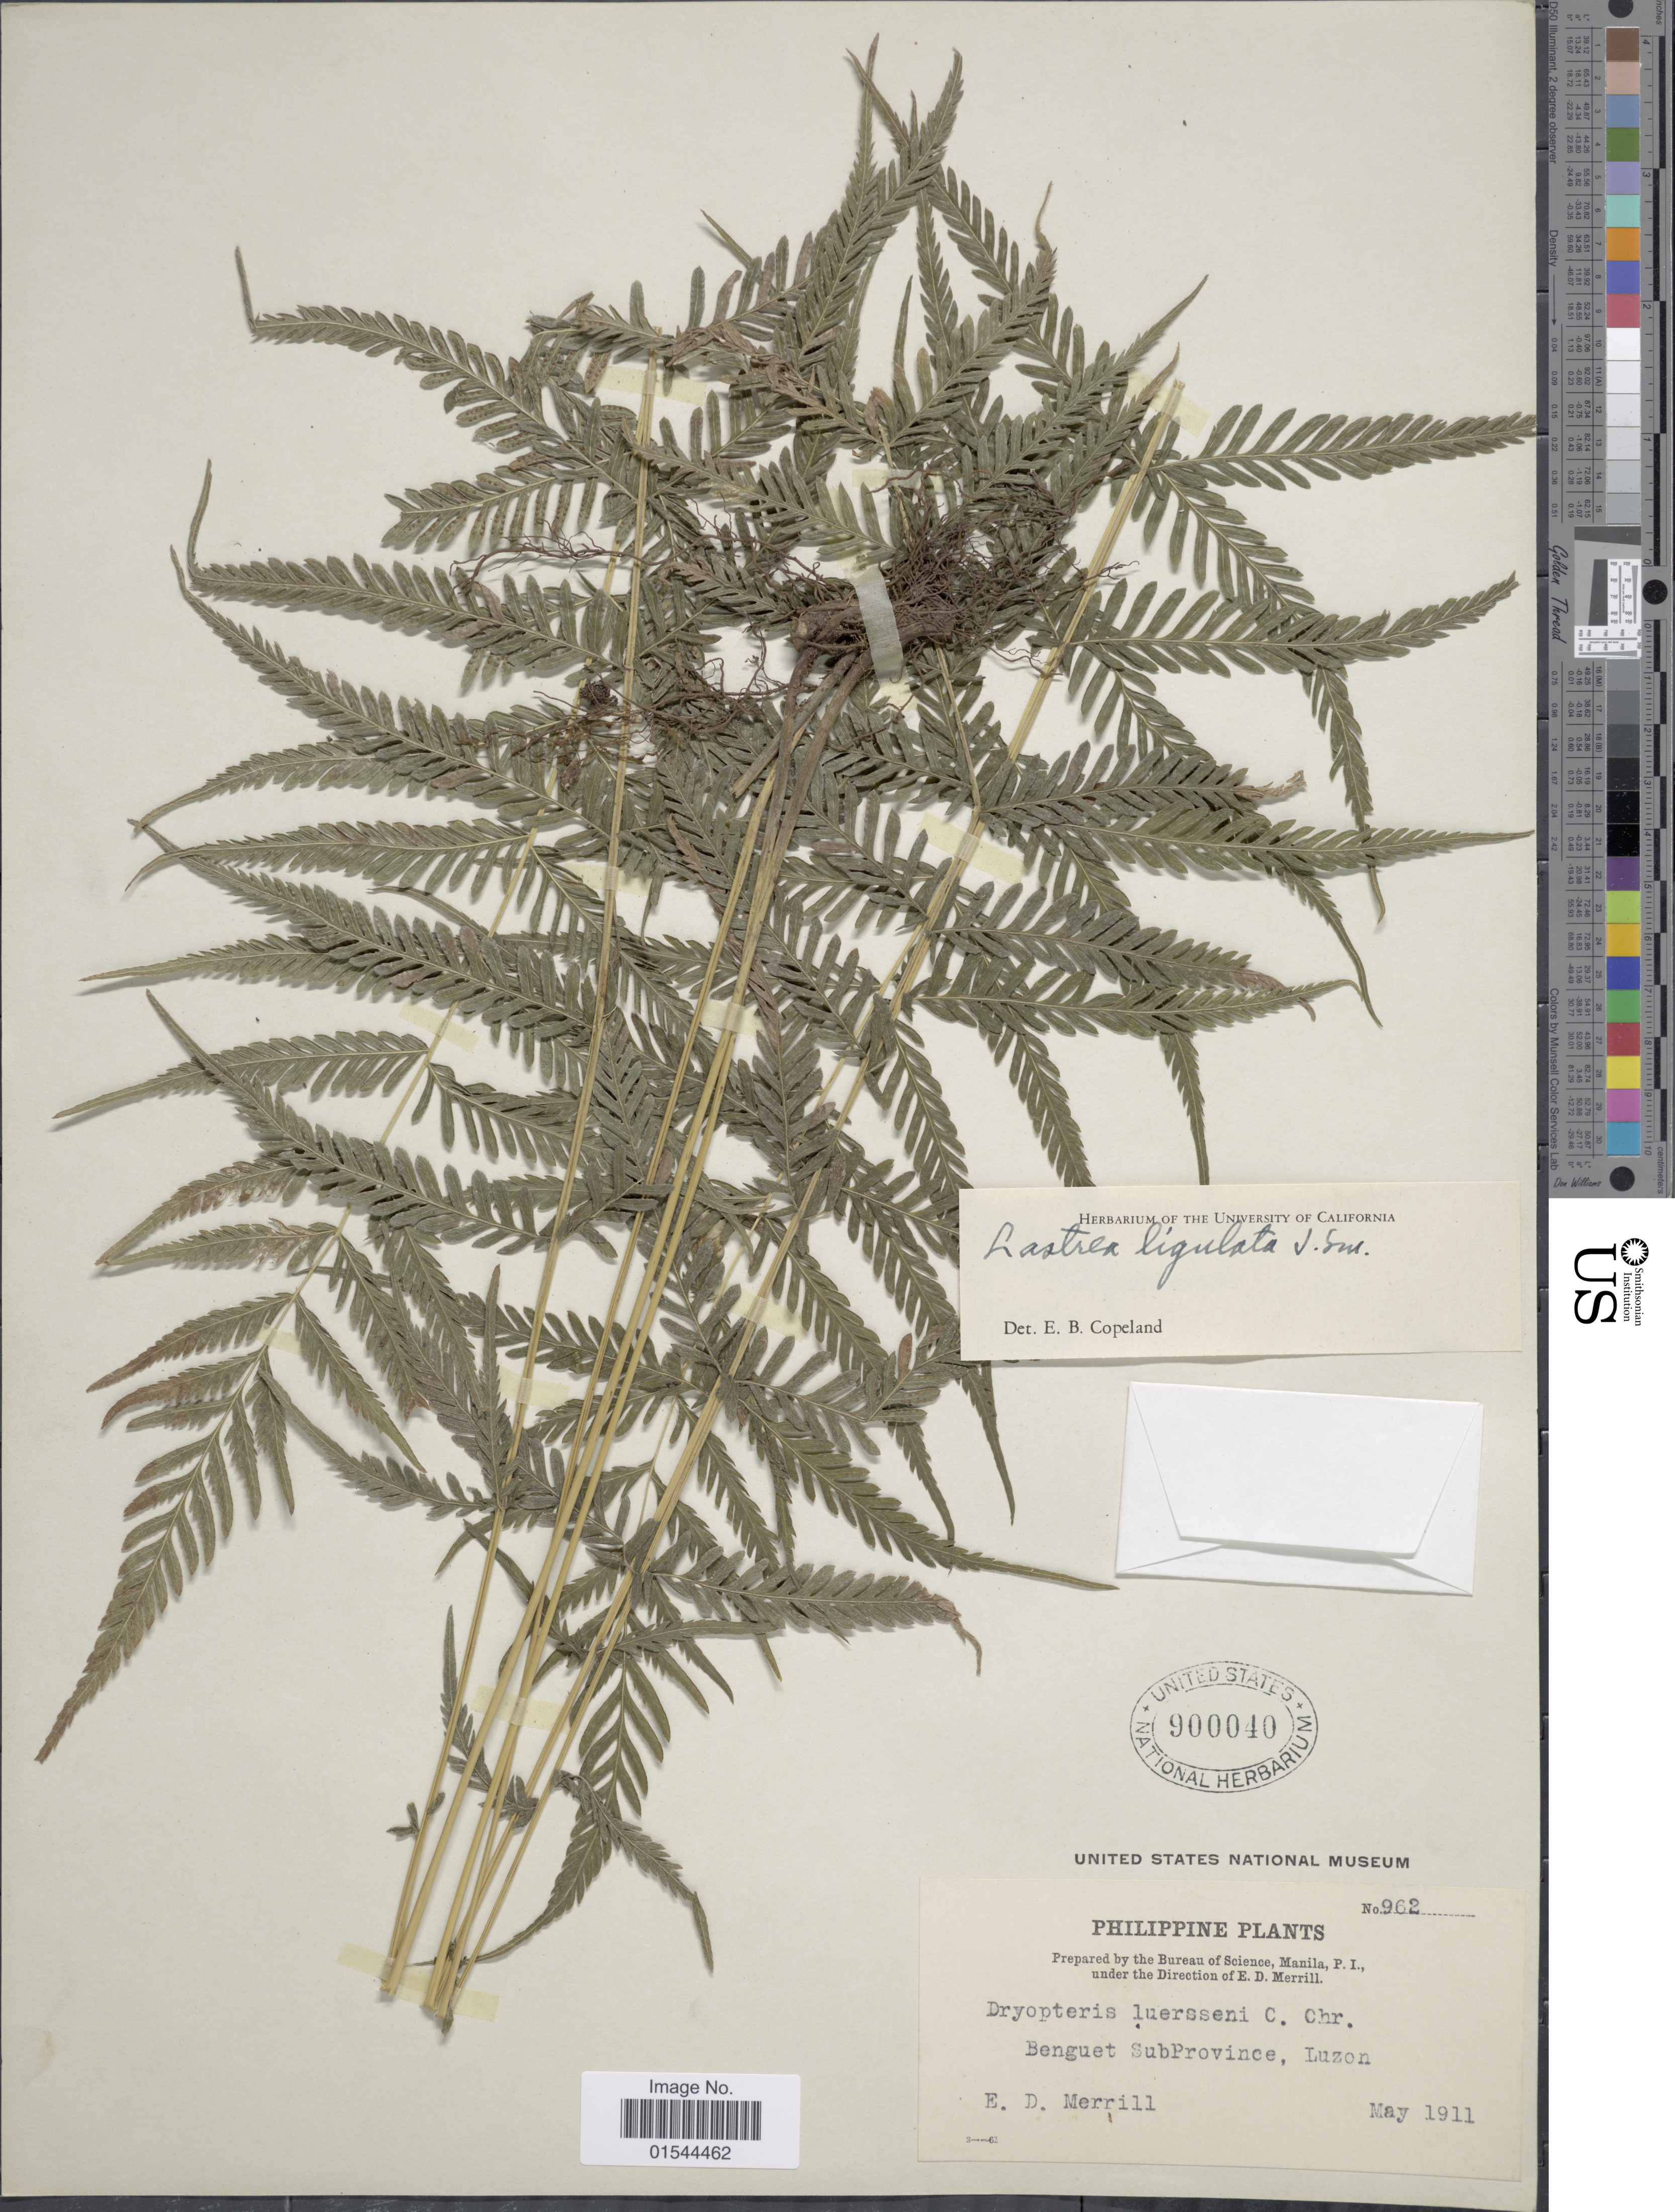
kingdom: Plantae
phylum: Tracheophyta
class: Polypodiopsida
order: Polypodiales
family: Thelypteridaceae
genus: Pneumatopteris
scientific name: Pneumatopteris ligulata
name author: (C. Presl) Holttum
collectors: E. D. Merrill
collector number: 962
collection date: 1911-05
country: Philippines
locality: Benguet Subprovince, Luzon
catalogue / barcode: US 900040